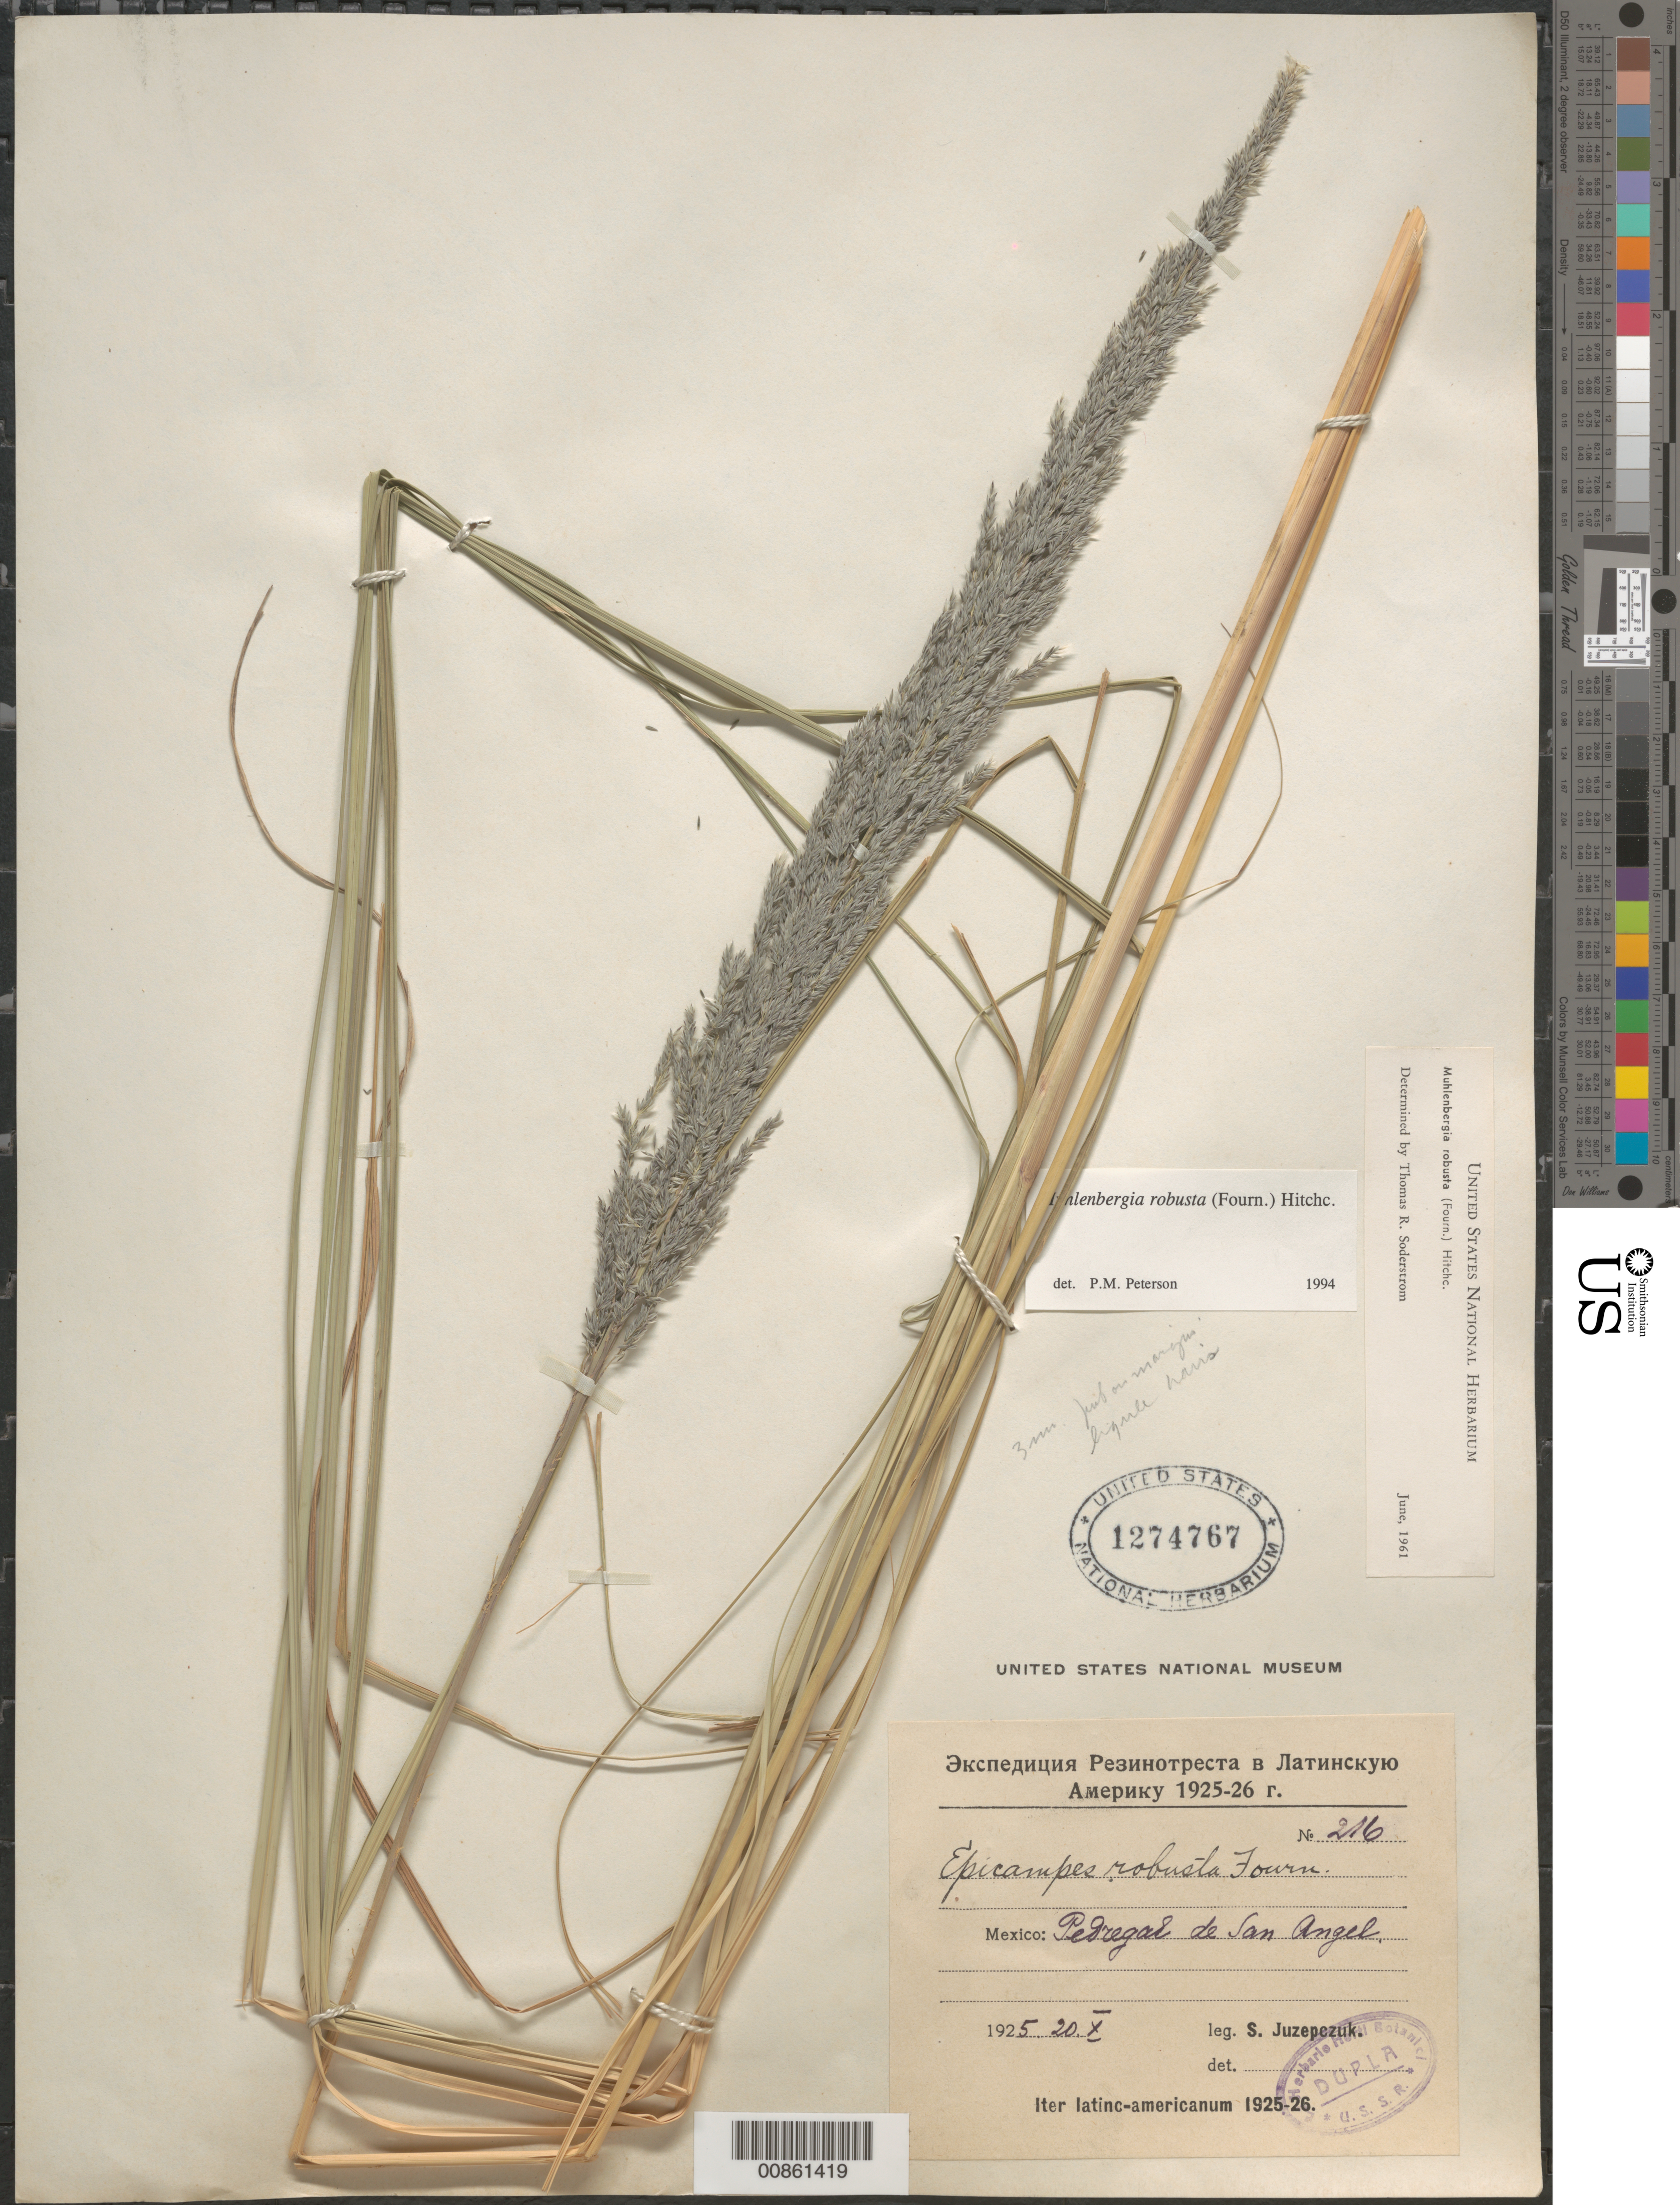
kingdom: Plantae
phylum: Tracheophyta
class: Liliopsida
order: Poales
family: Poaceae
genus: Muhlenbergia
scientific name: Muhlenbergia robusta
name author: (E. Fourn.) Hitchc.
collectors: S. V. Juzepczuk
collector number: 216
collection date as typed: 20 Oct 1925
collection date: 1925-10-20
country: Mexico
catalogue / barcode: US 1274767